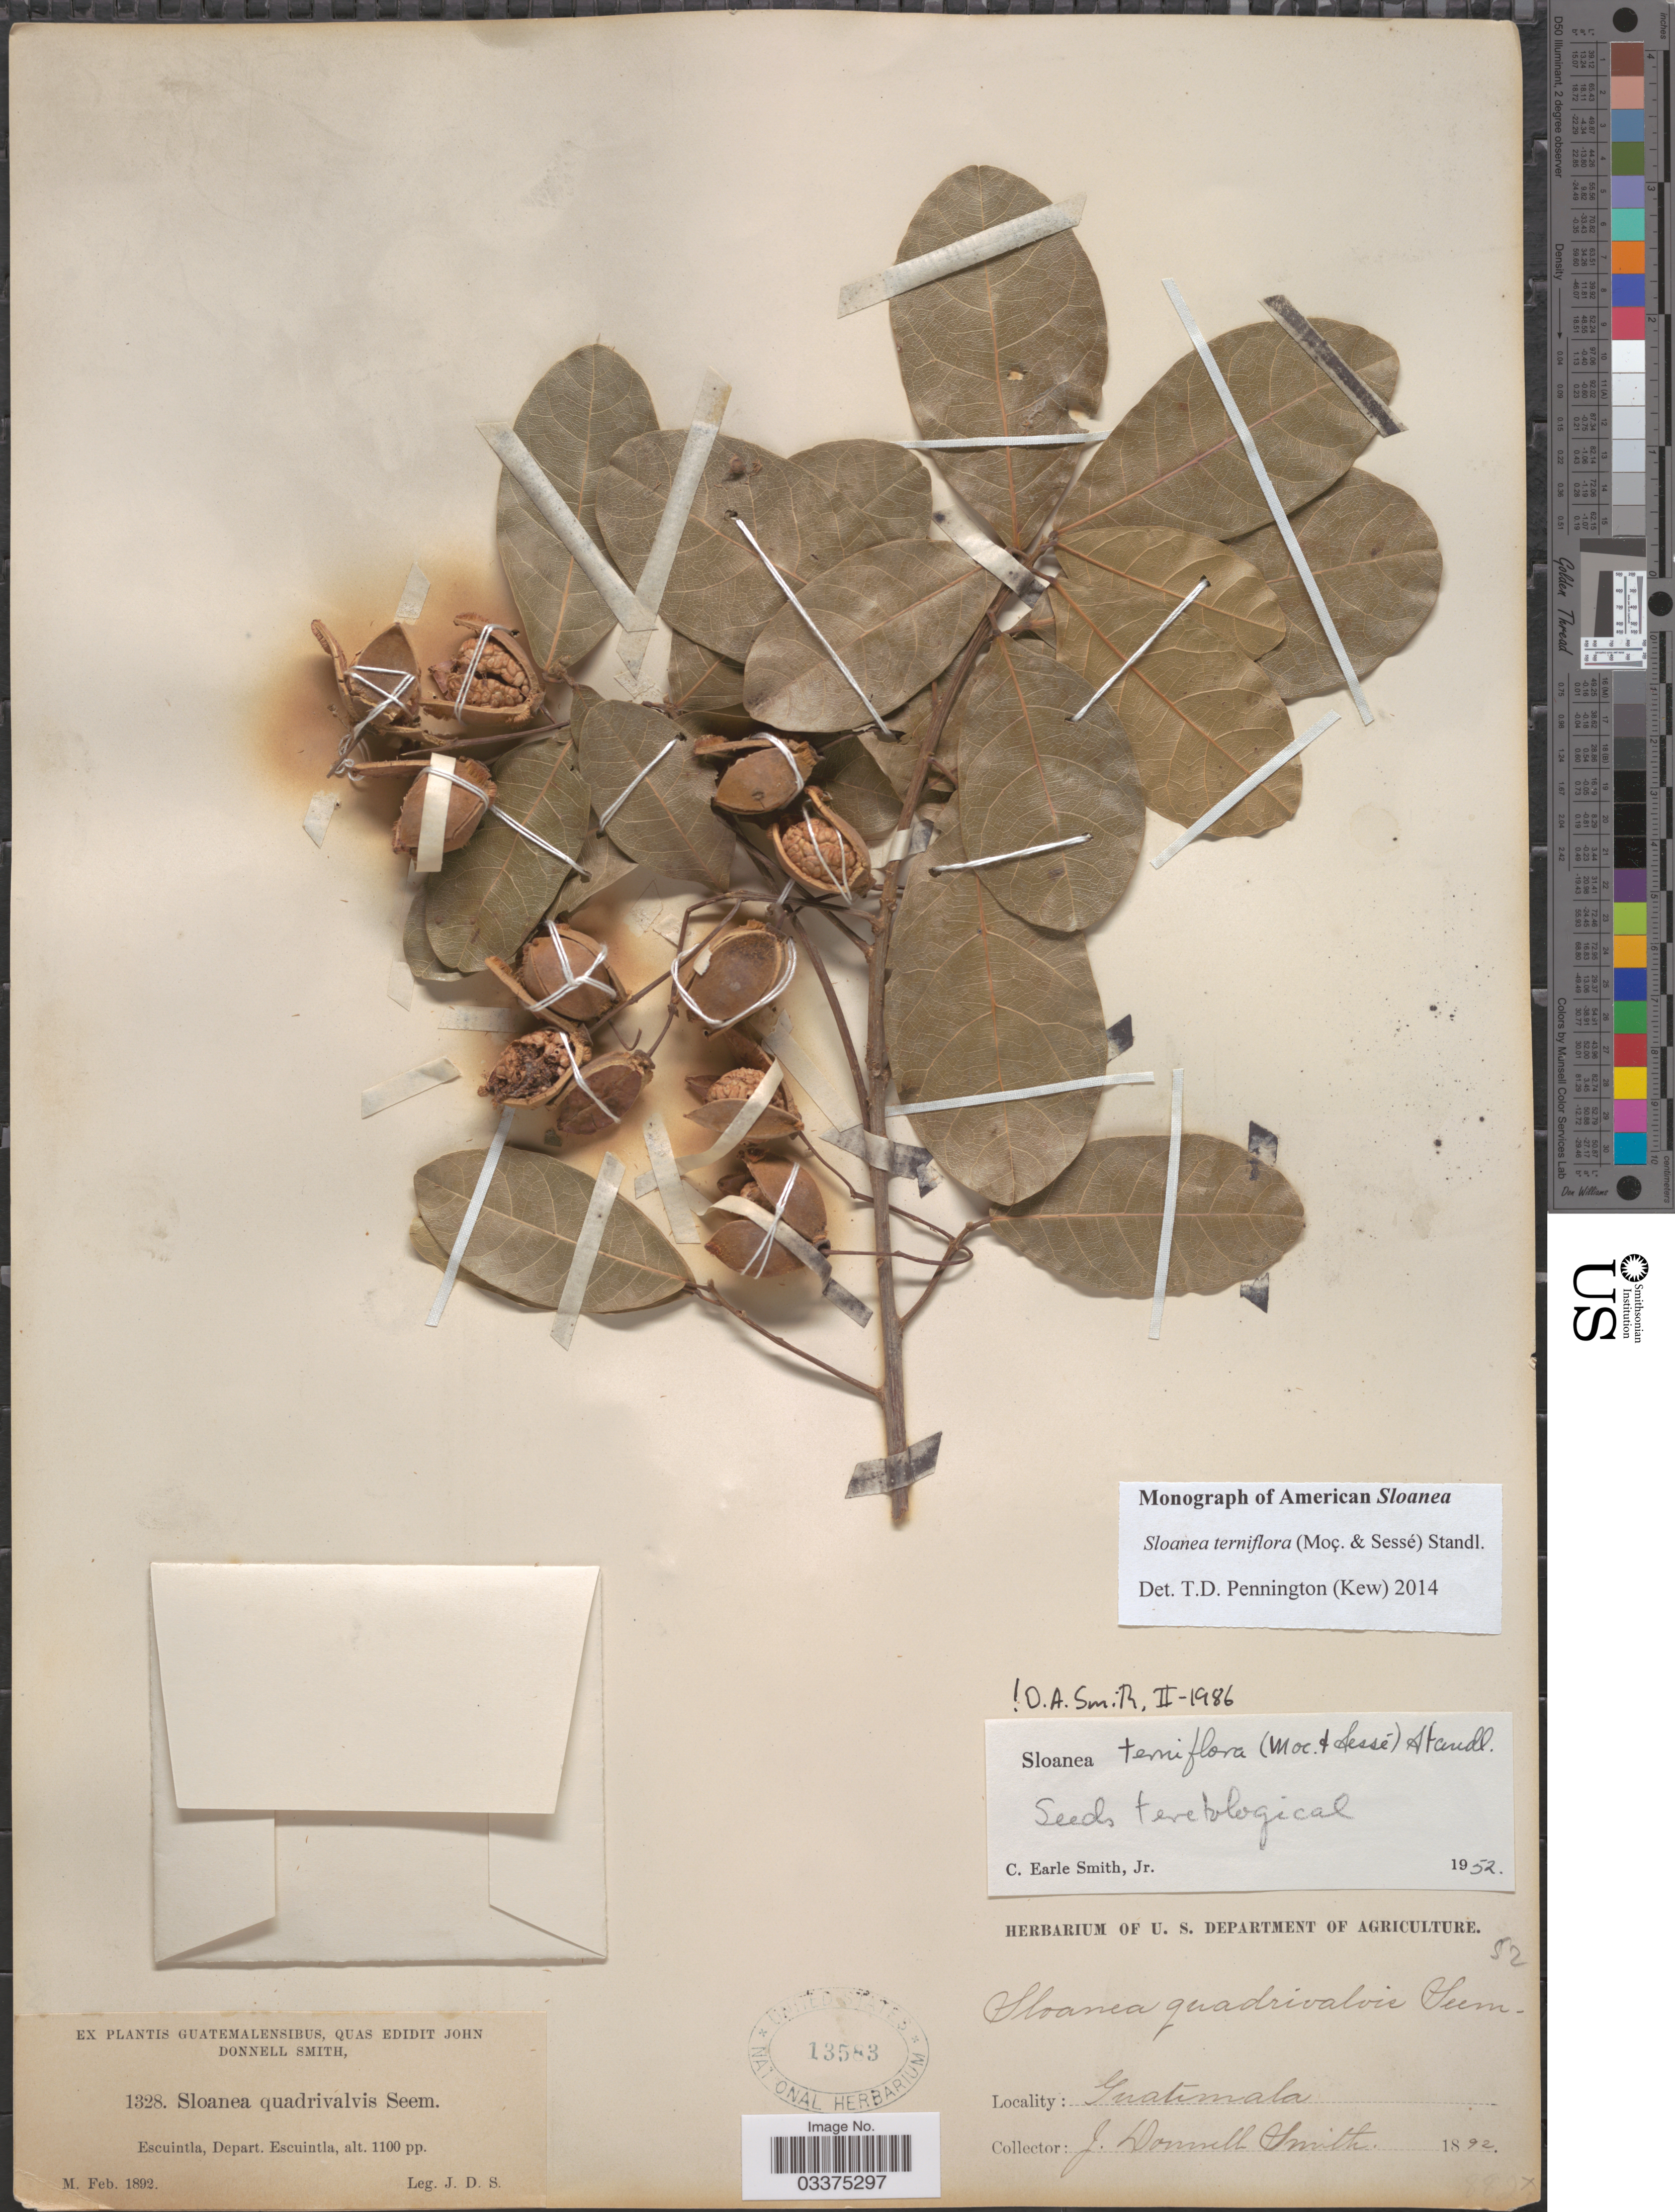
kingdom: Plantae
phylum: Tracheophyta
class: Magnoliopsida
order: Oxalidales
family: Elaeocarpaceae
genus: Sloanea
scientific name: Sloanea terniflora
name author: (Moc. & Sessé ex DC.) Standl.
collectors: J. Donnell Smith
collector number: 1328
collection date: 1892-02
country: Guatemala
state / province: Escuintla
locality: Escuintla, Depart. Escuintla.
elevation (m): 335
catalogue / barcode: US 13583